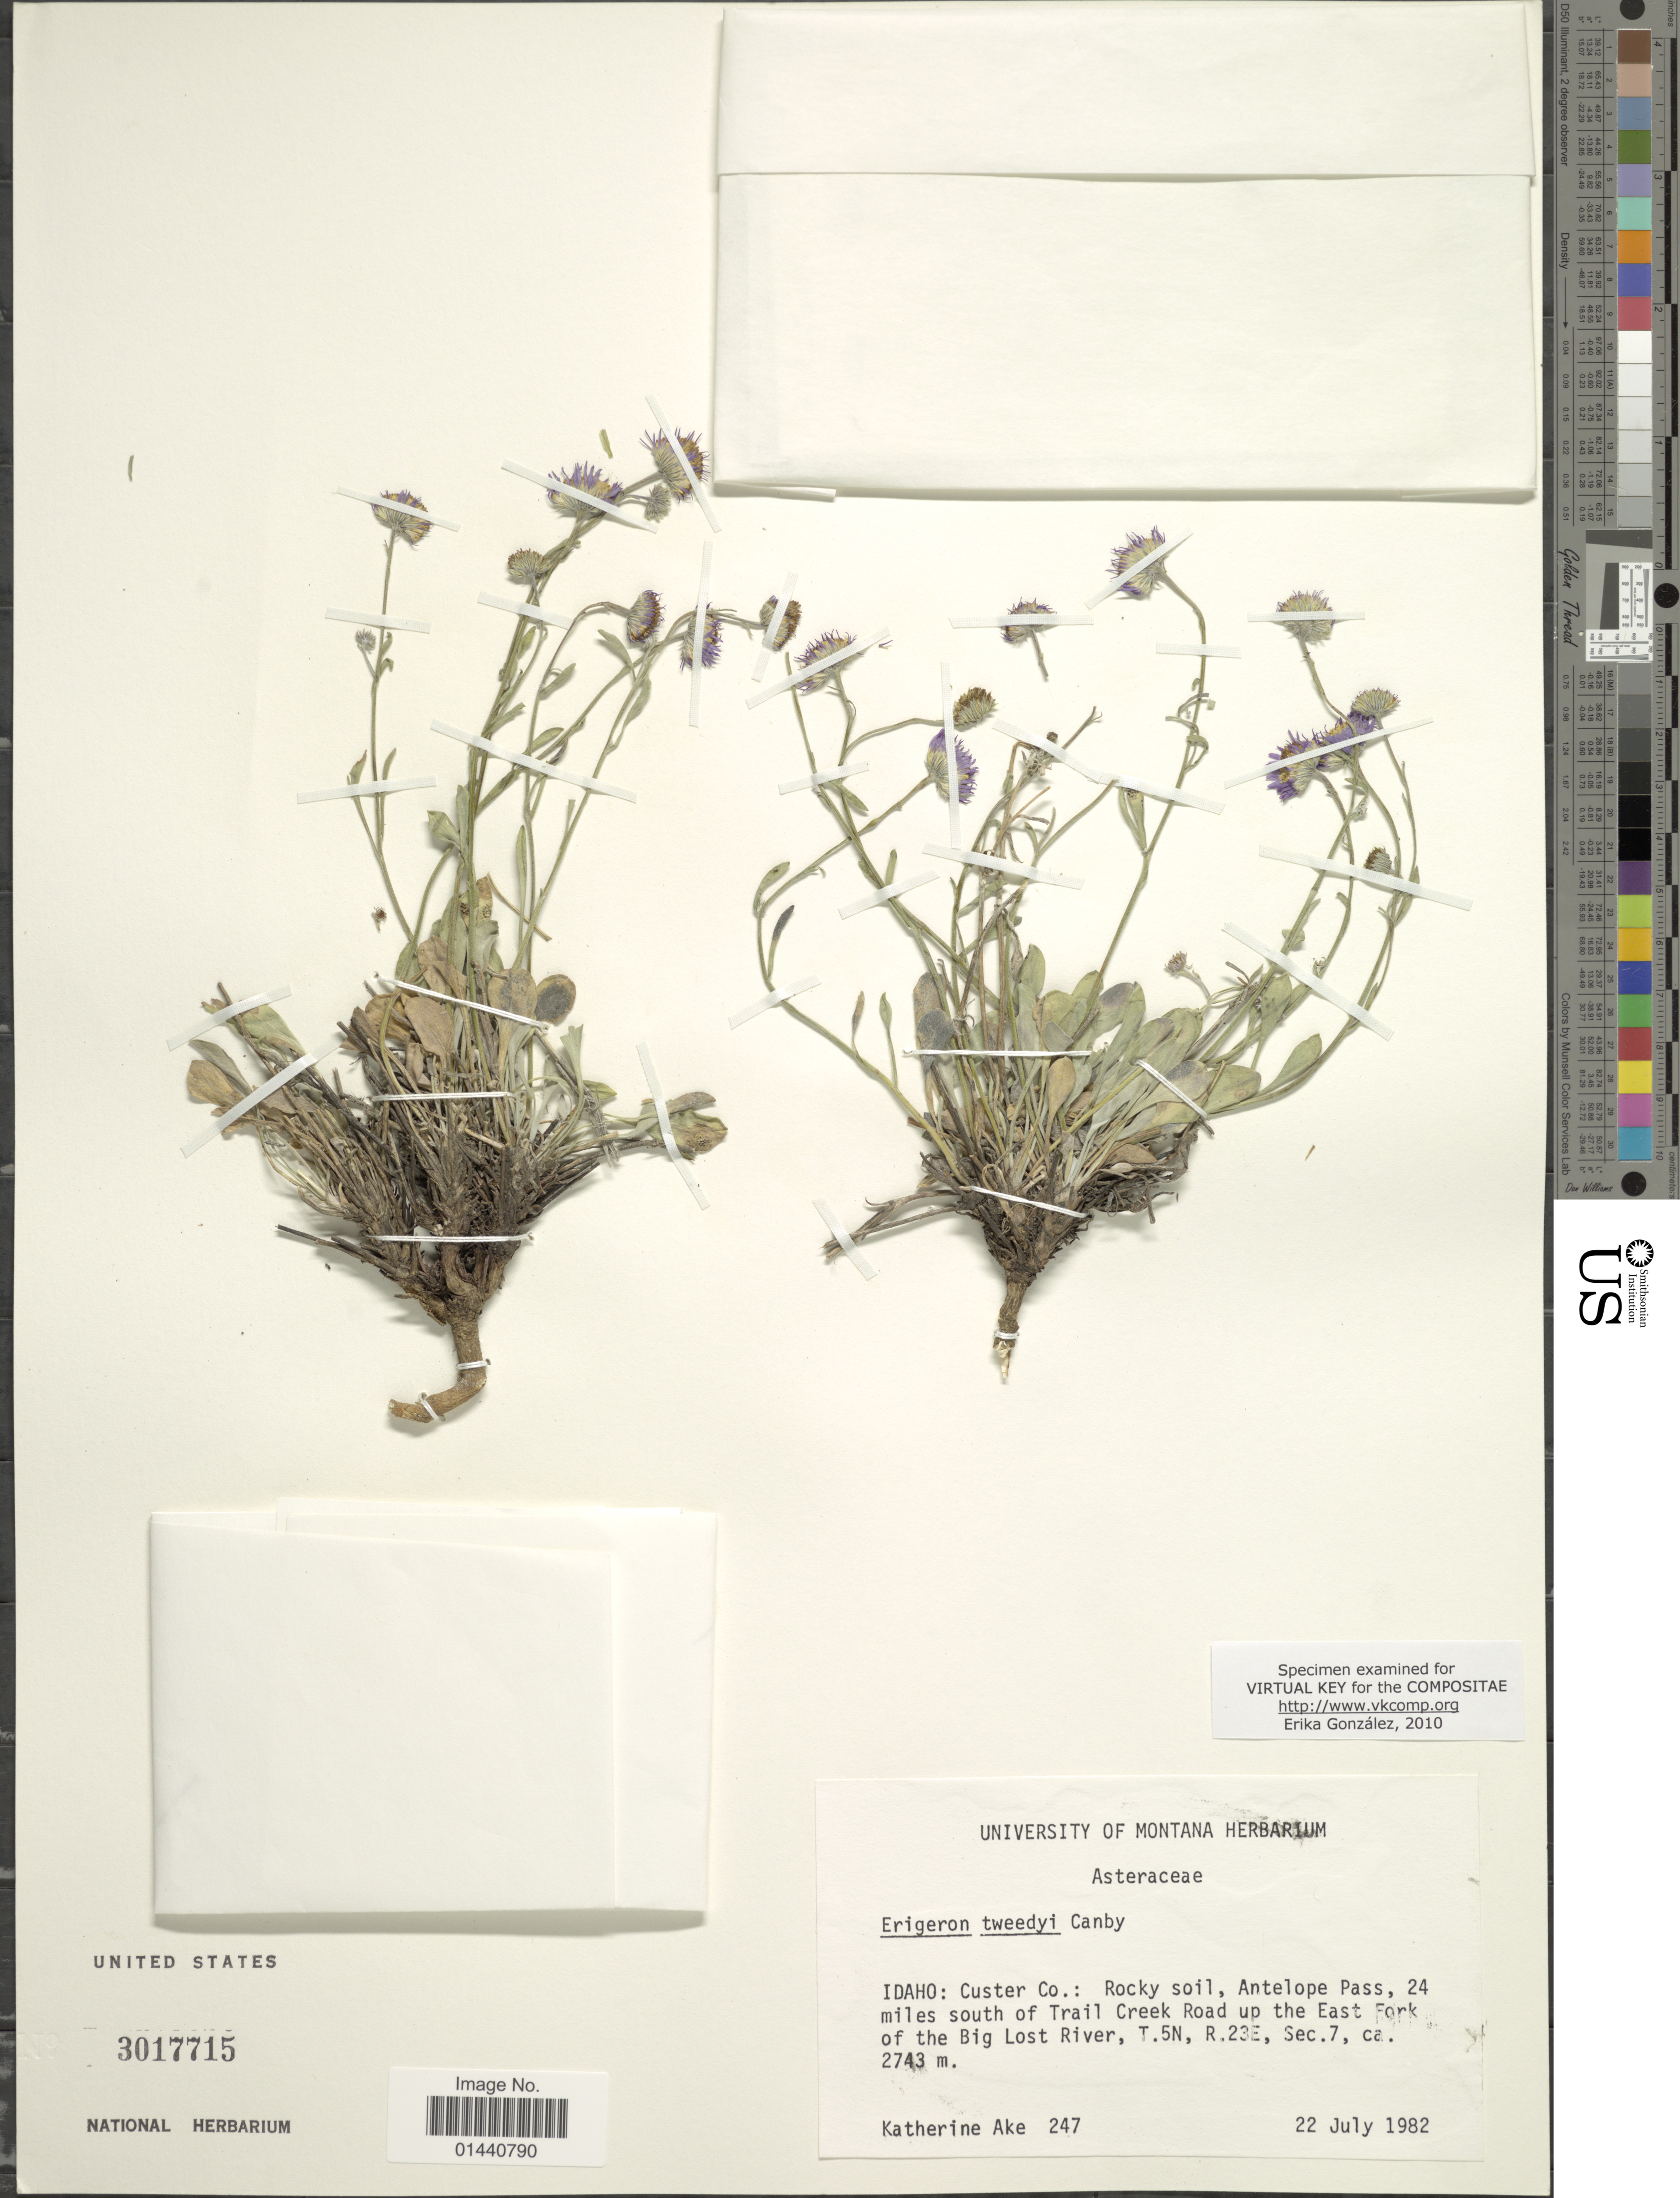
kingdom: Plantae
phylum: Tracheophyta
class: Magnoliopsida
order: Asterales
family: Asteraceae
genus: Erigeron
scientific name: Erigeron tweediei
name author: Hook. & Arn.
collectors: K. Ake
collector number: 247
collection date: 1982-07-22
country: United States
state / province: Idaho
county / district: Custer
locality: Rocky soil, Antelope Pass, 24 miles south of Trail Creek Road up the East Fork of the Big Lost River, T.5N, R.23E, Sec.7.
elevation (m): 2743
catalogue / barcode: US 3017715